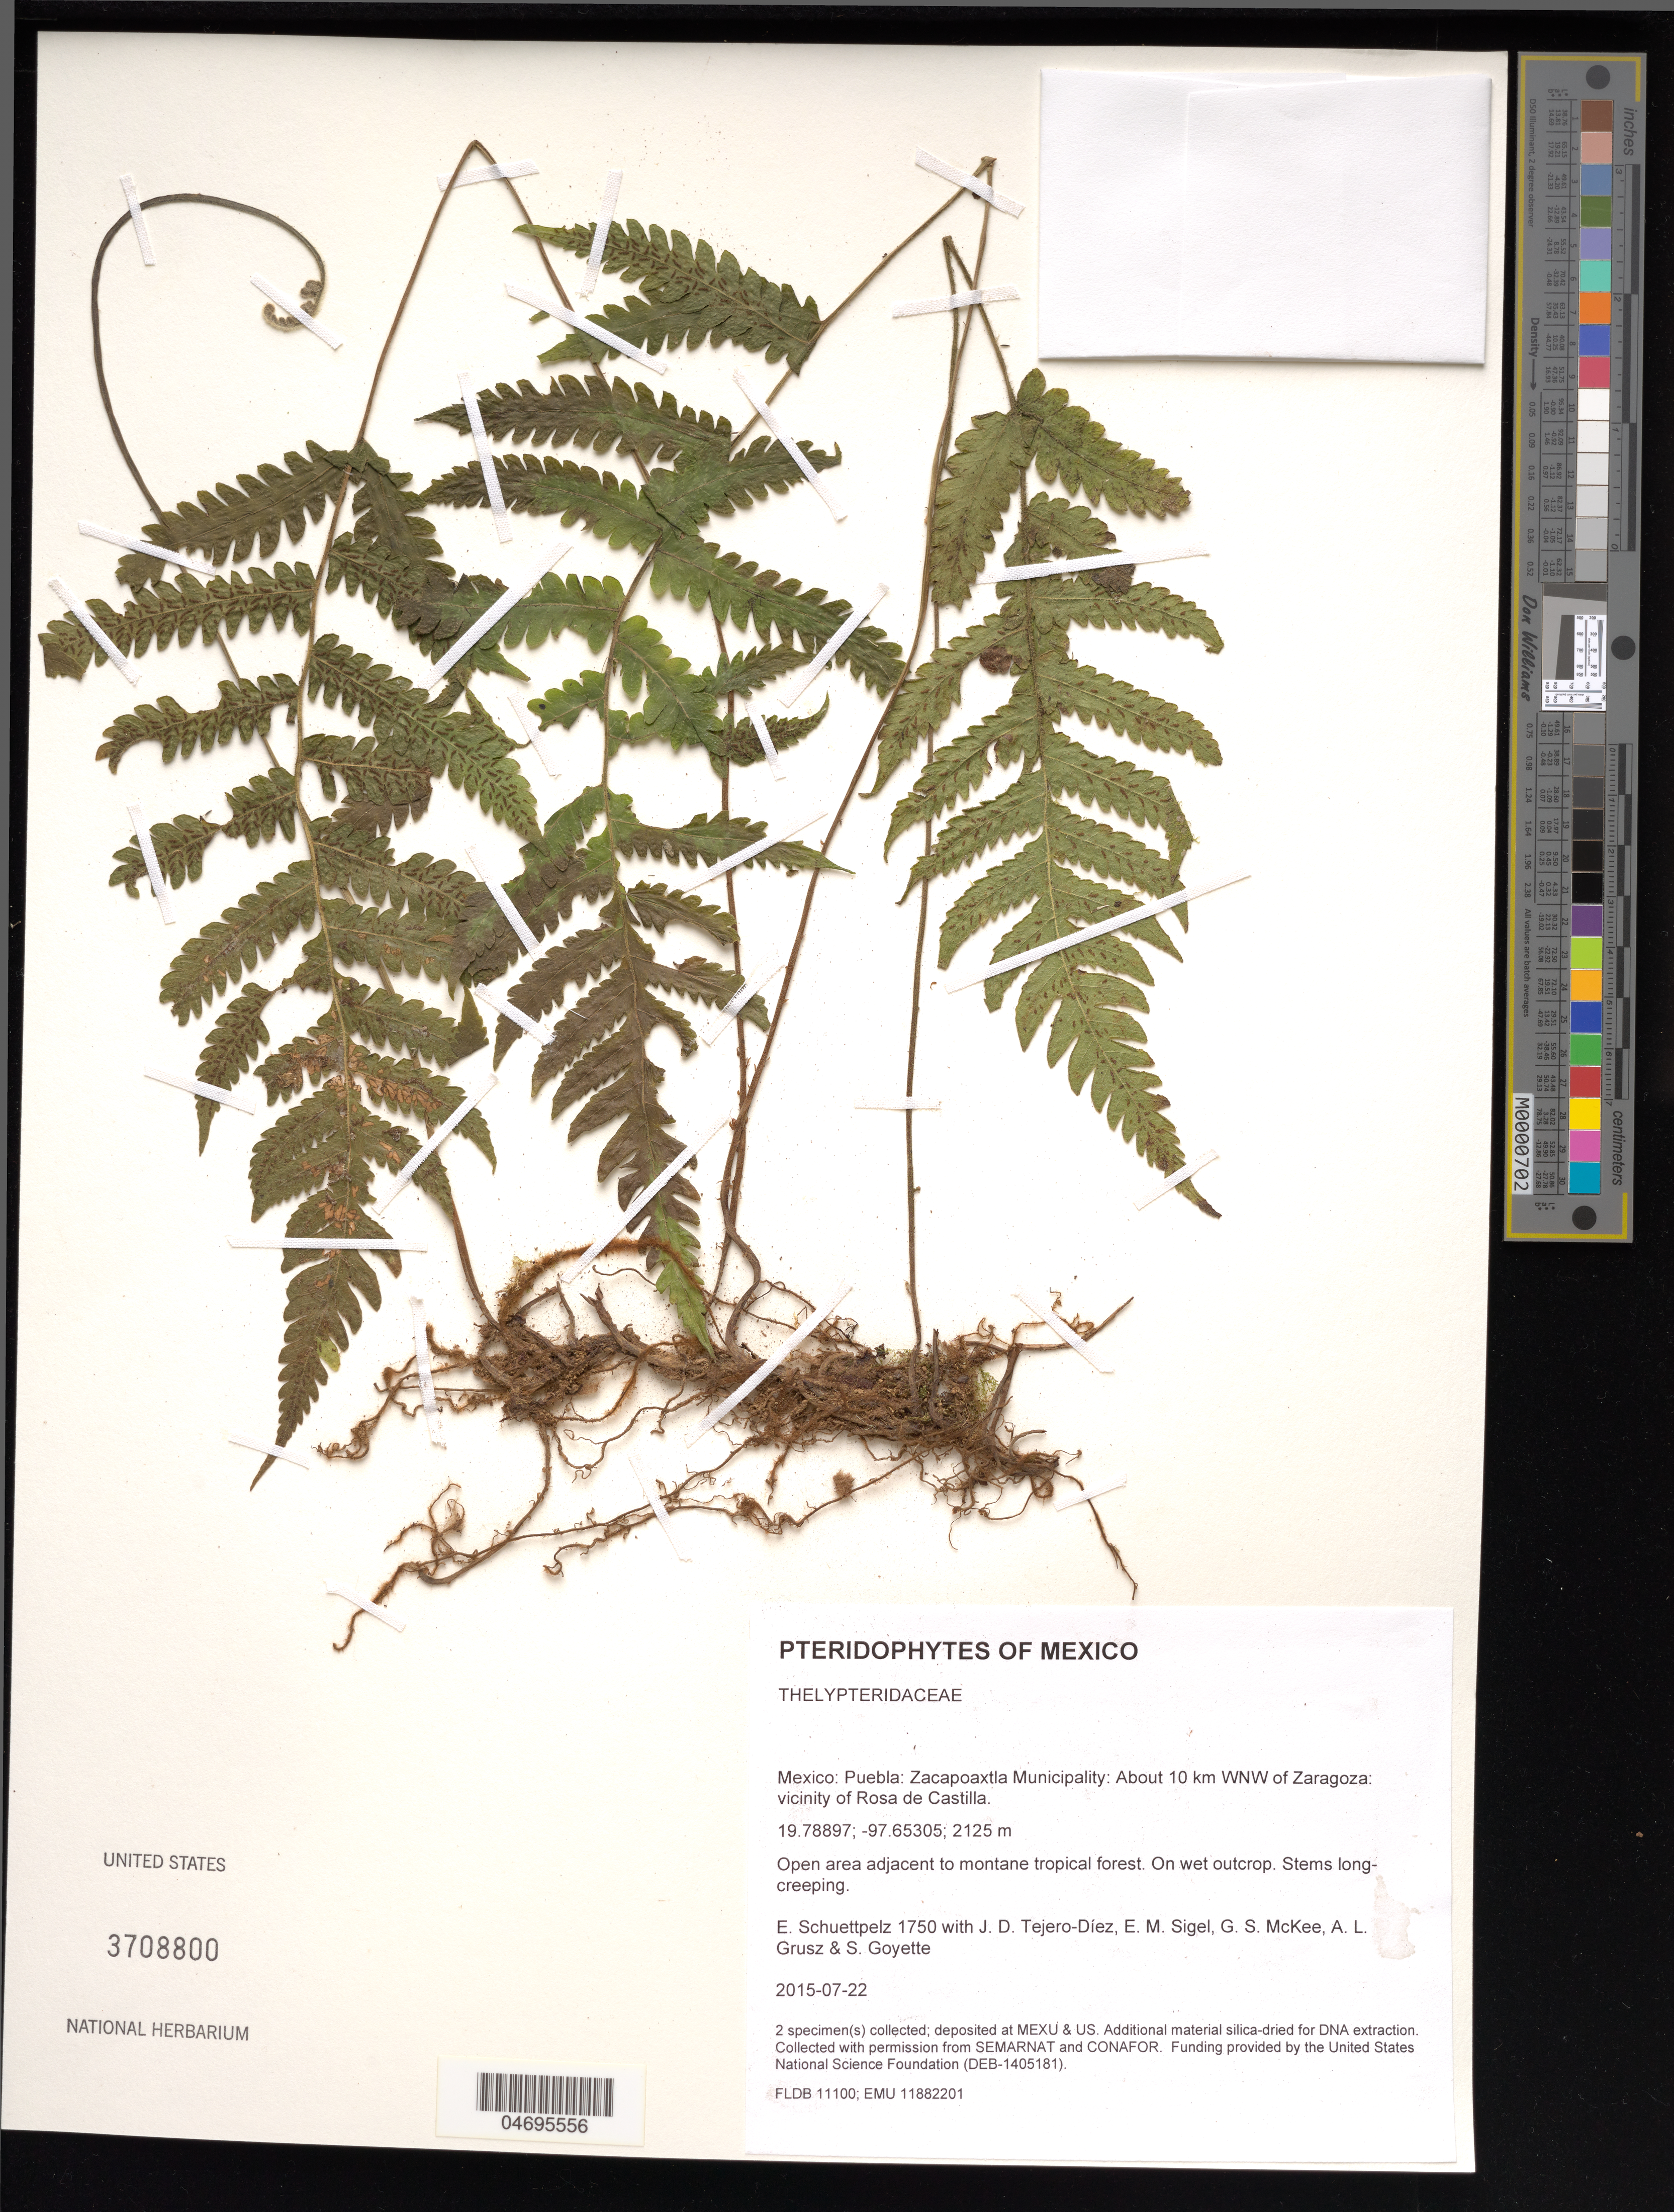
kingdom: Plantae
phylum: Tracheophyta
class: Polypodiopsida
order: Polypodiales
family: Thelypteridaceae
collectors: E. Schuettpelz, D. Tejero-Díez, E. M. Sigel, G. S. McKee & A. Grusz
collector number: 1750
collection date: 2015-07-22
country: Mexico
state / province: Puebla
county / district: Zacapoaxtla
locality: About 10 km WNW of Zaragoza: vicinity of Rosa de Castilla.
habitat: Open area adjacent to montane tropical forest.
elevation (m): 2125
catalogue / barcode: US 3708800